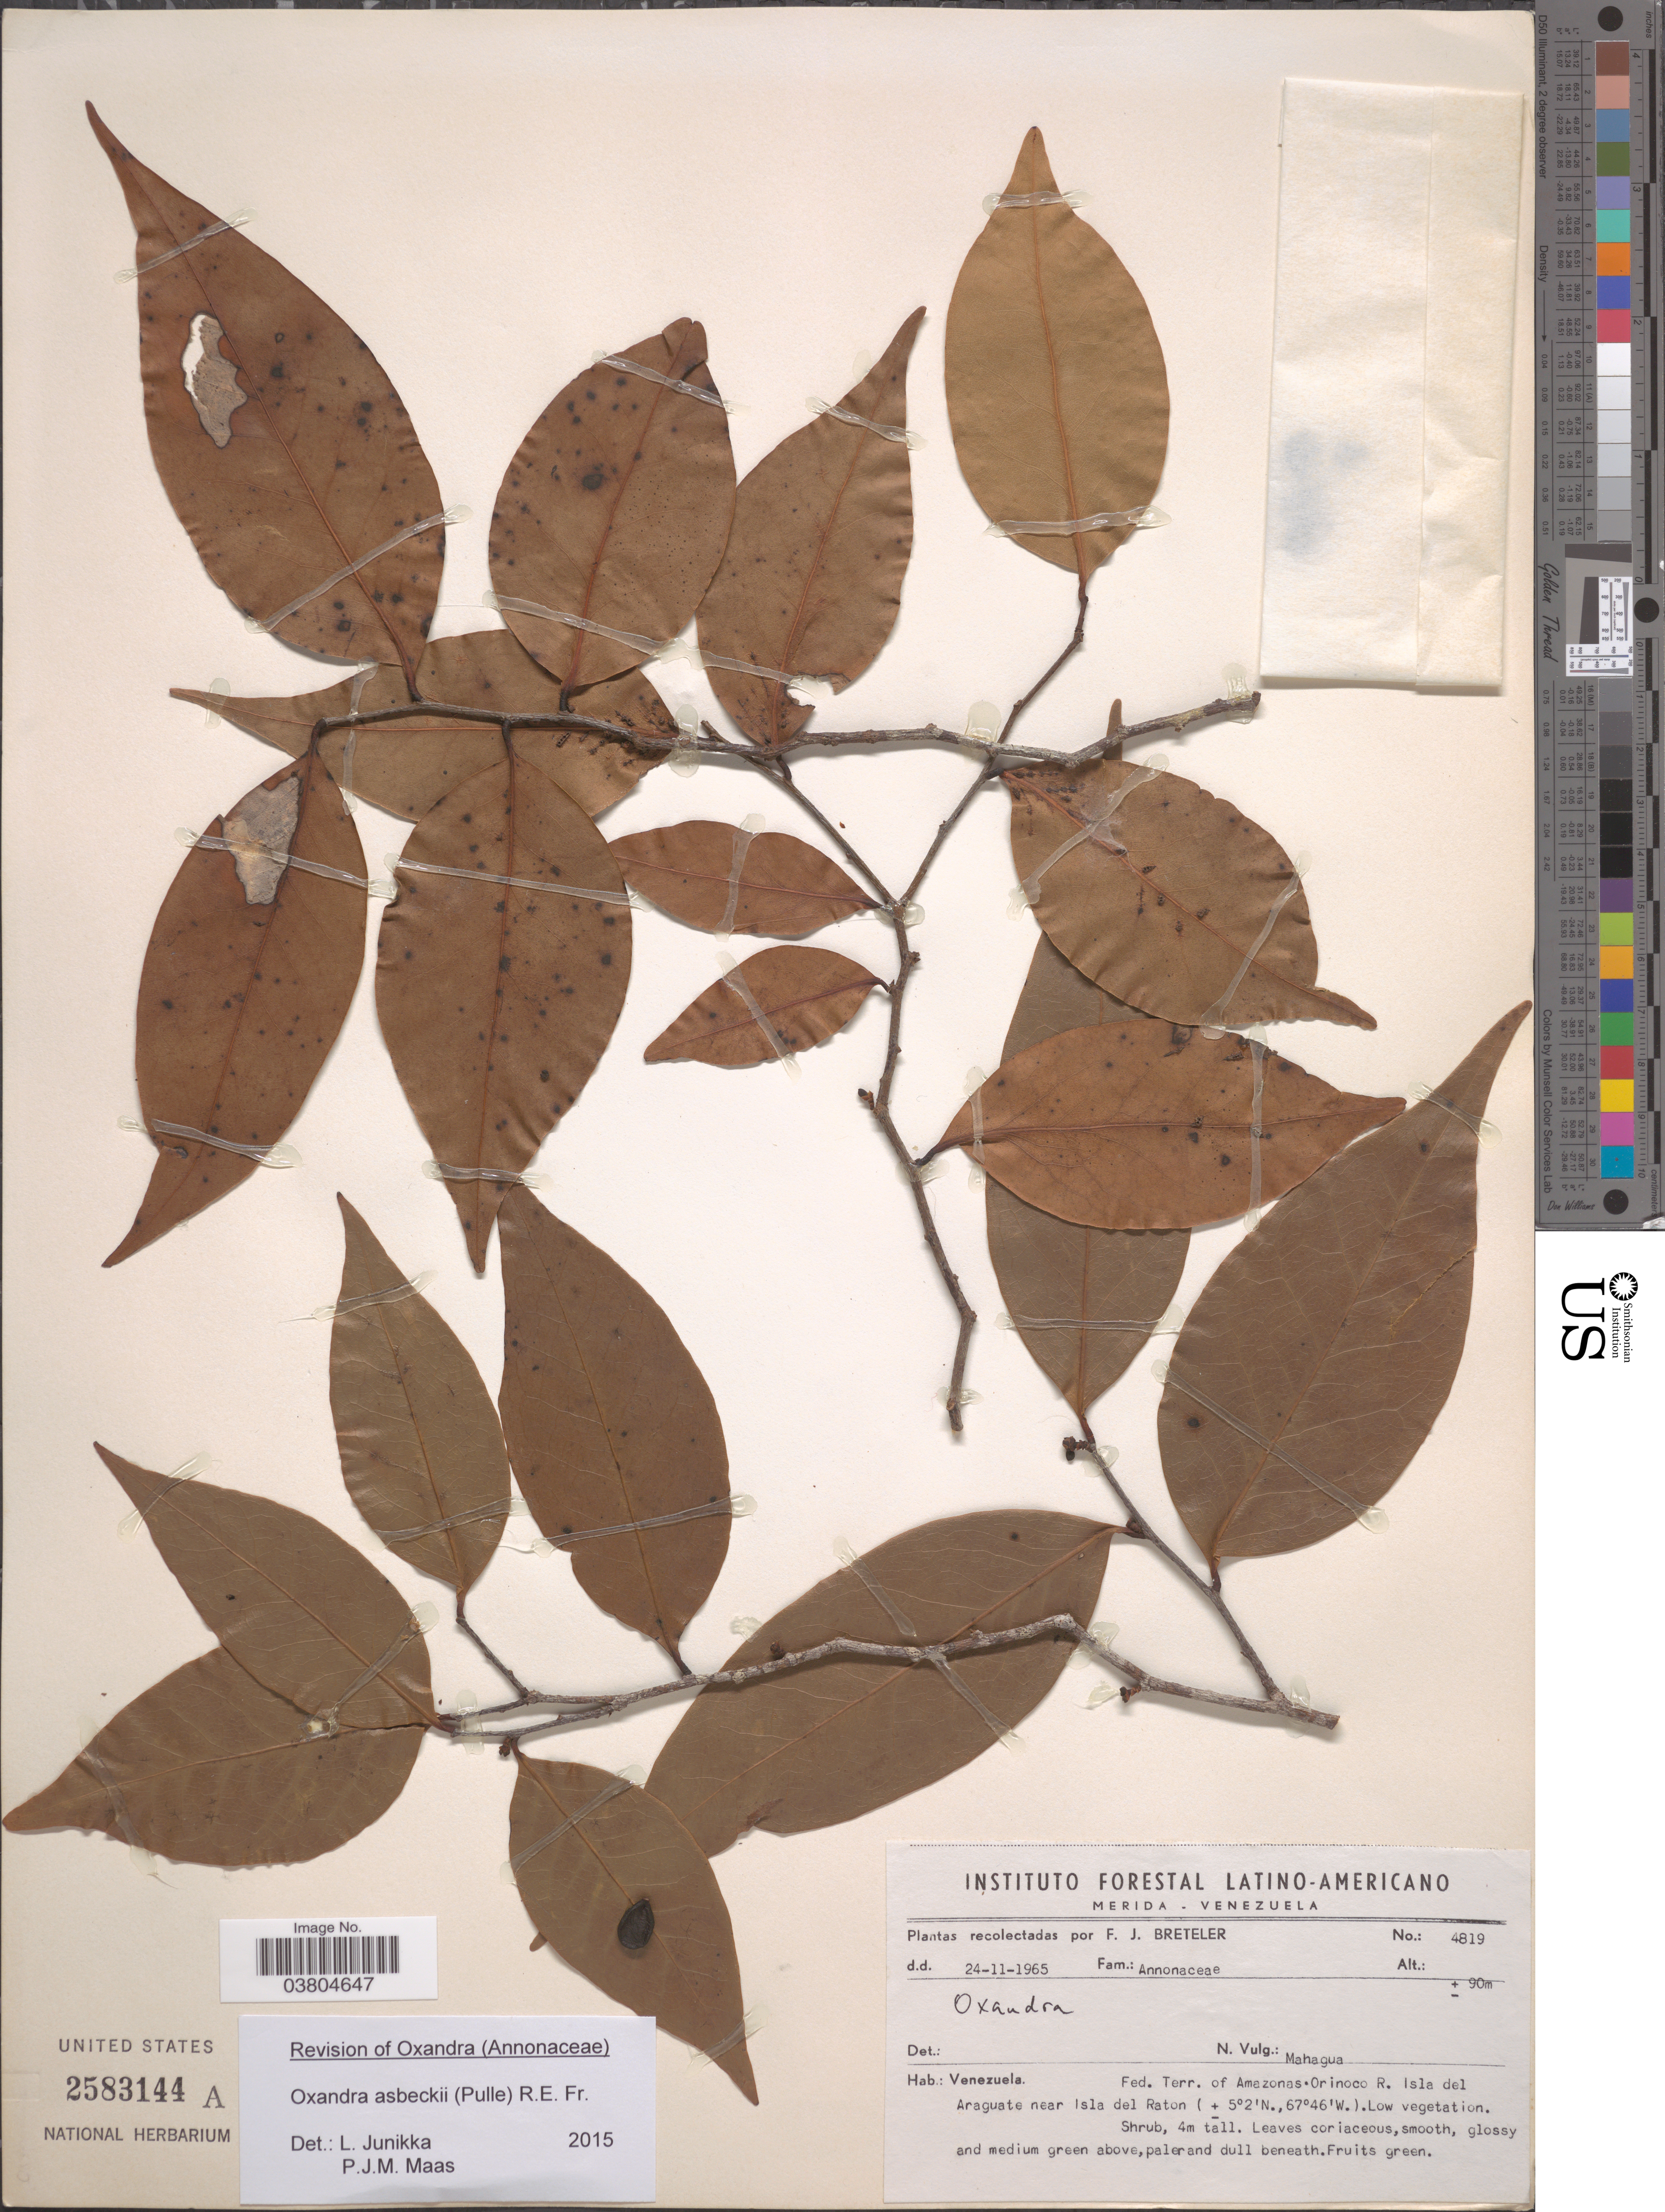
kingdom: Plantae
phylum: Tracheophyta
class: Magnoliopsida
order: Magnoliales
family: Annonaceae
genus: Oxandra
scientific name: Oxandra asbecki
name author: (Pulle) R.E. Fr.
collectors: F. J. Breteler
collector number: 4819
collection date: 1965-11-24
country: Venezuela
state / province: Amazonas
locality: Fed. Terr. of Amazonas-Orinoco R. Isla del Araguate near Isla del Raton.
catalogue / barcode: US 2583144A